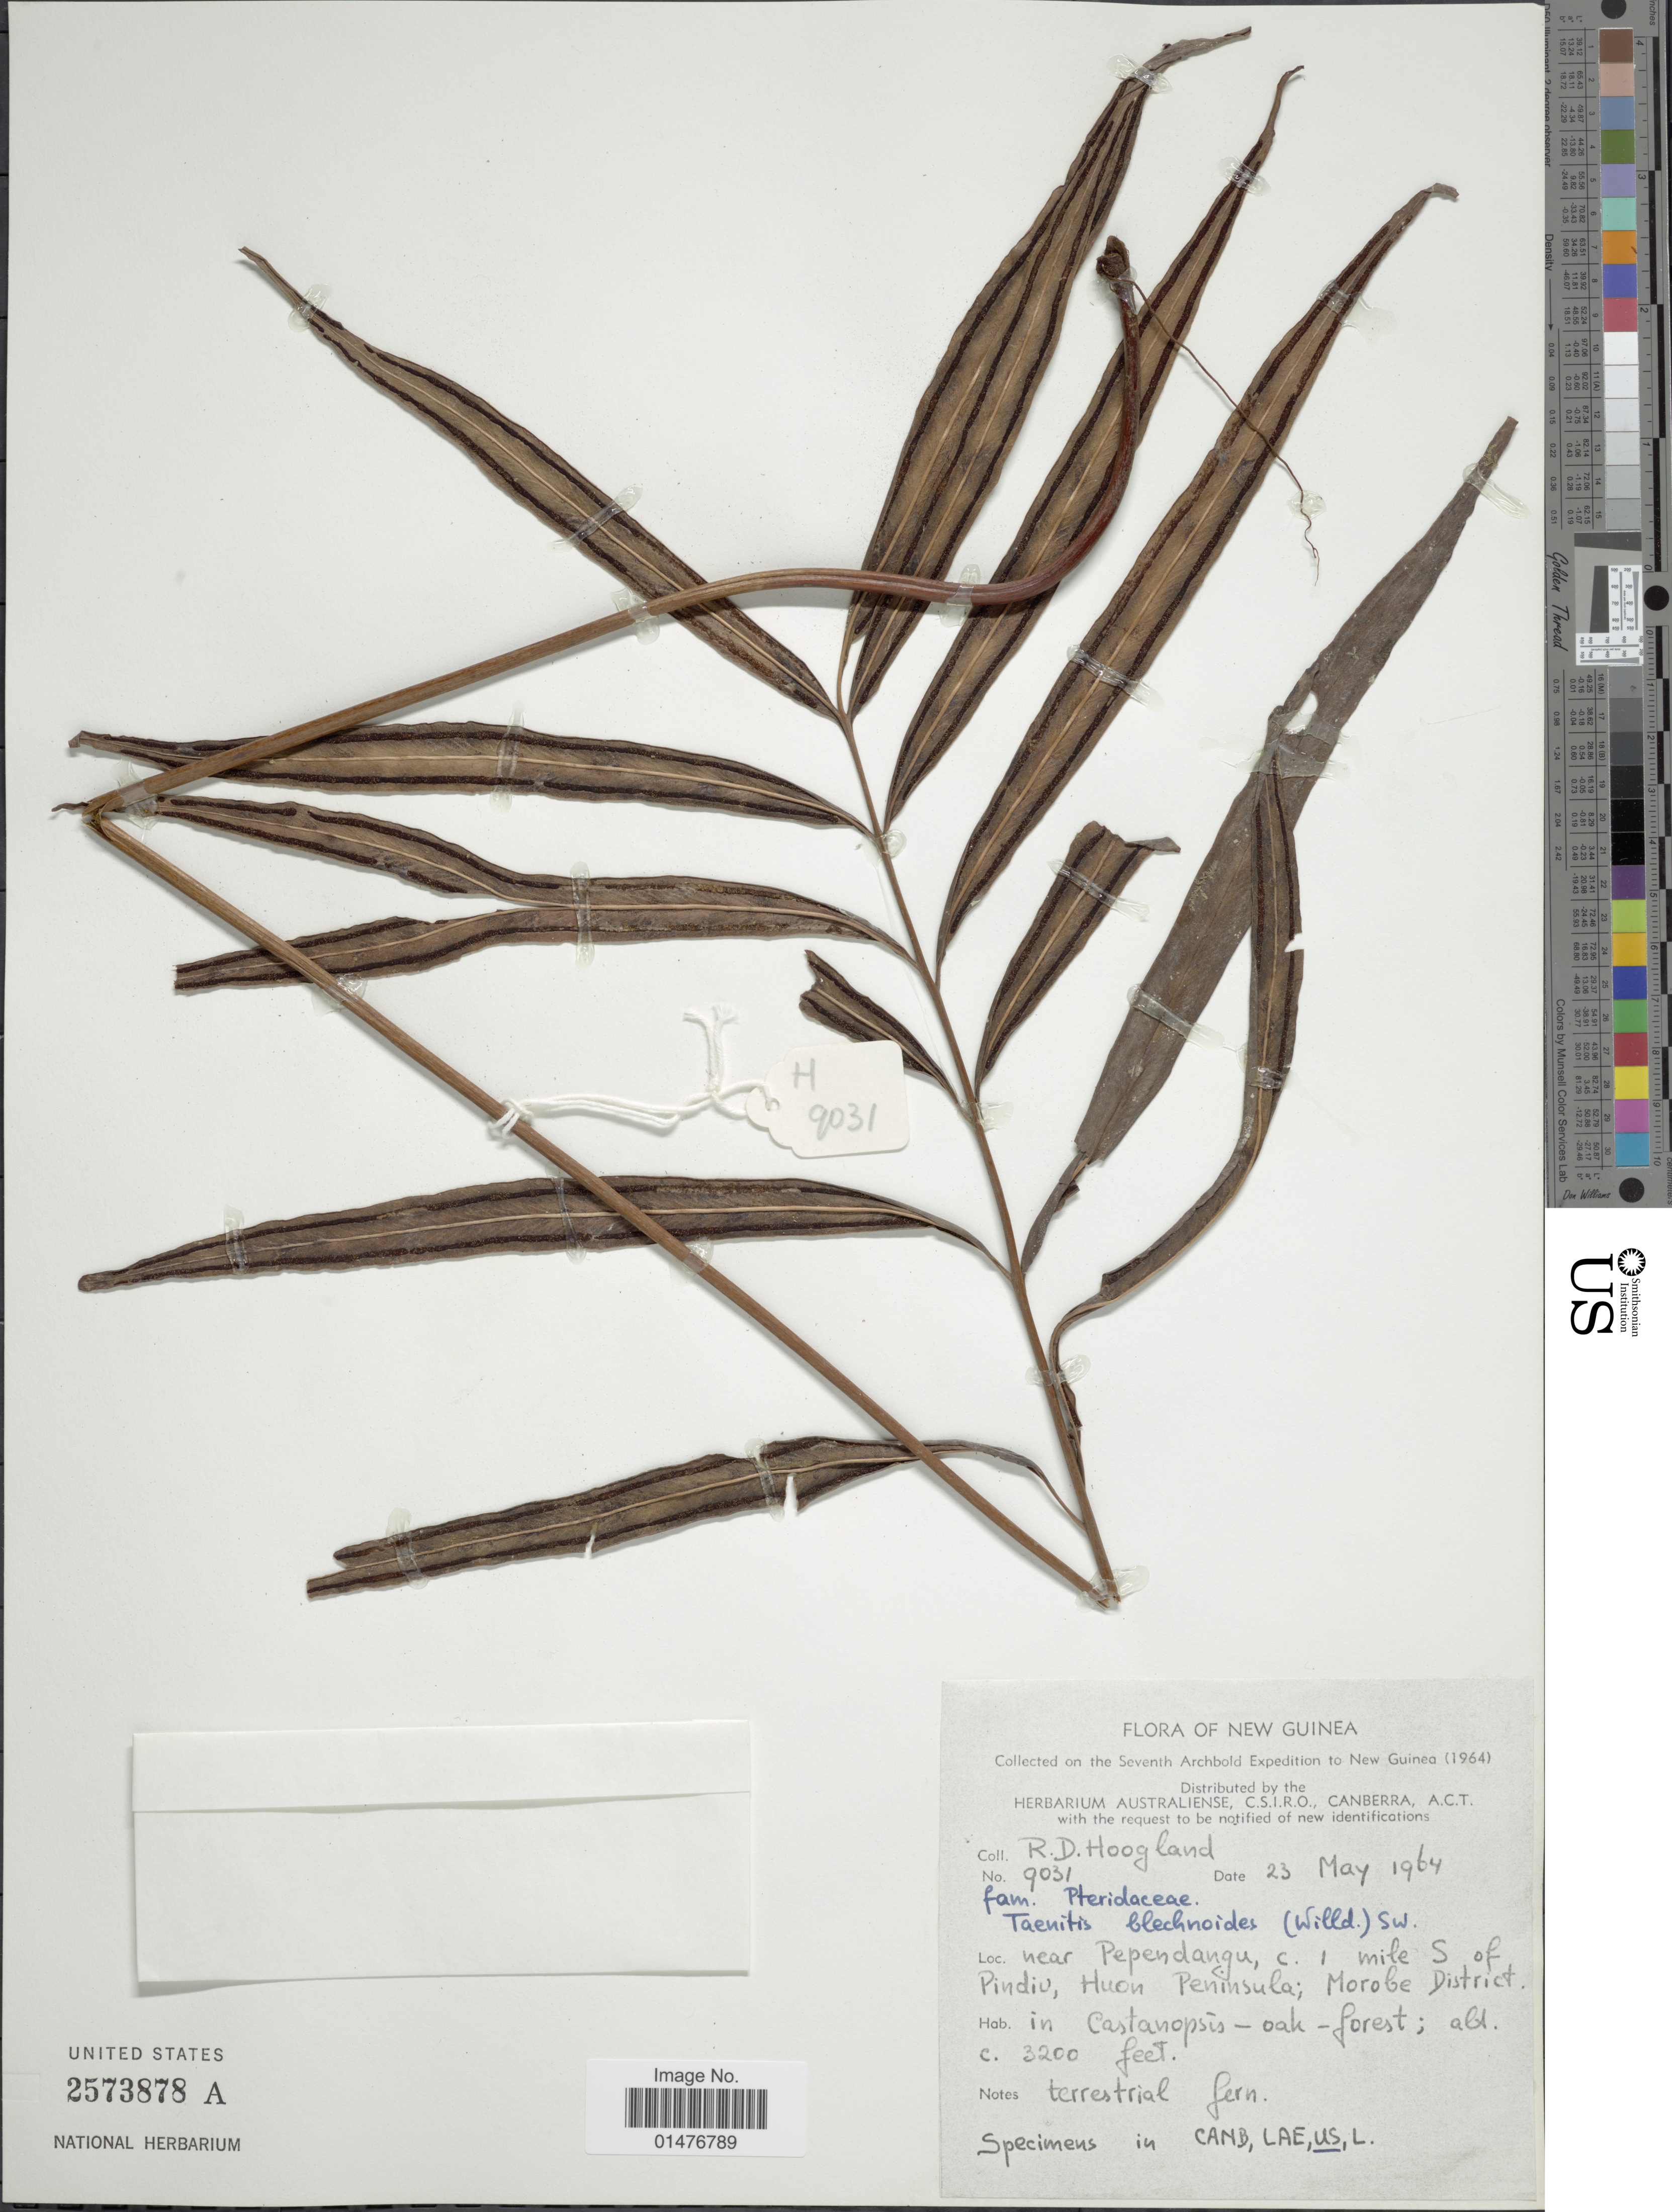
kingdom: Plantae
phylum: Tracheophyta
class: Polypodiopsida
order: Polypodiales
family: Pteridaceae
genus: Taenitis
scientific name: Taenitis blechnoides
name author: (Willd.) Sw.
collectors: R. D. Hoogland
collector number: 9031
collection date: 1964-05-23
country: Papua New Guinea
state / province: Morobe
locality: New Guinea, Near Pependangu, c. 1 mile S of Pindiu, Huan Peninsula; Morobe District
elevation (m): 975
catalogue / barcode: US 2573878